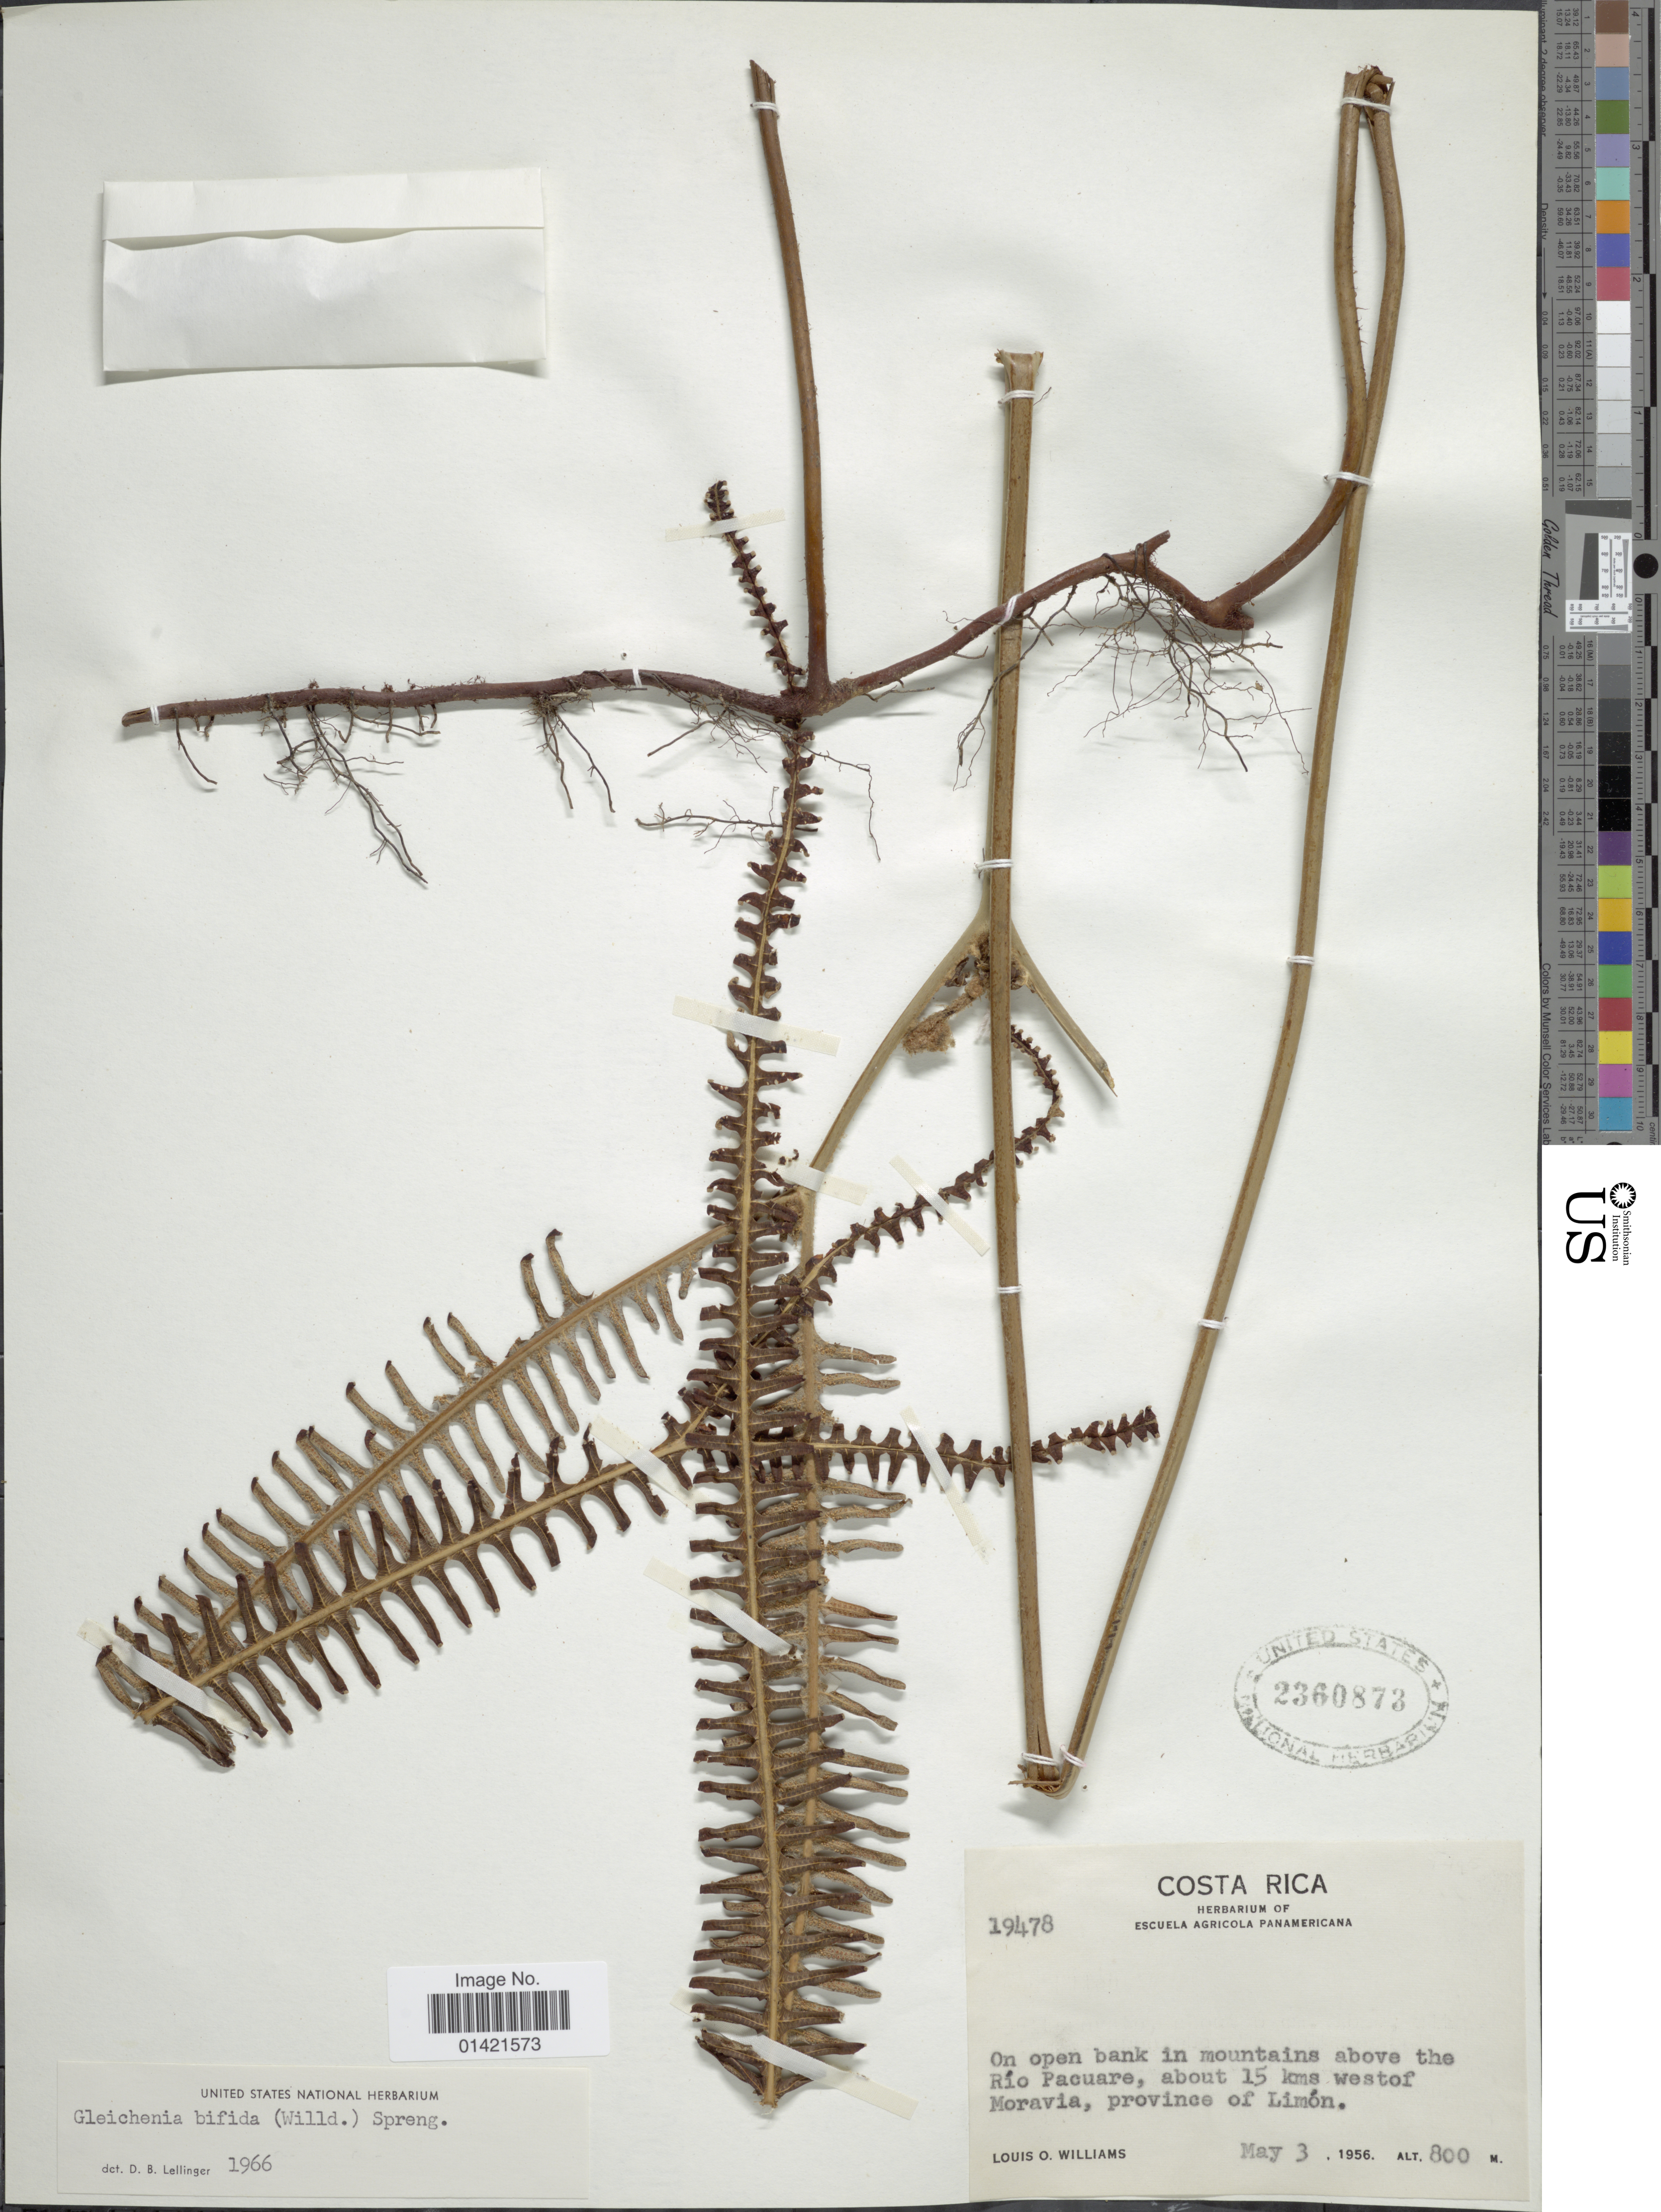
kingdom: Plantae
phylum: Tracheophyta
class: Polypodiopsida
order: Gleicheniales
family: Gleicheniaceae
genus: Sticherus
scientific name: Sticherus bifidus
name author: (Willd.) Ching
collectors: L. O. Williams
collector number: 19478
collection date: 1956-05-03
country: Costa Rica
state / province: Limón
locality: On open bank in mountains above the Rio Pacuare, about 15 kms west of Moravia, province of Limon.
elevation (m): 800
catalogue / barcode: US 2360873